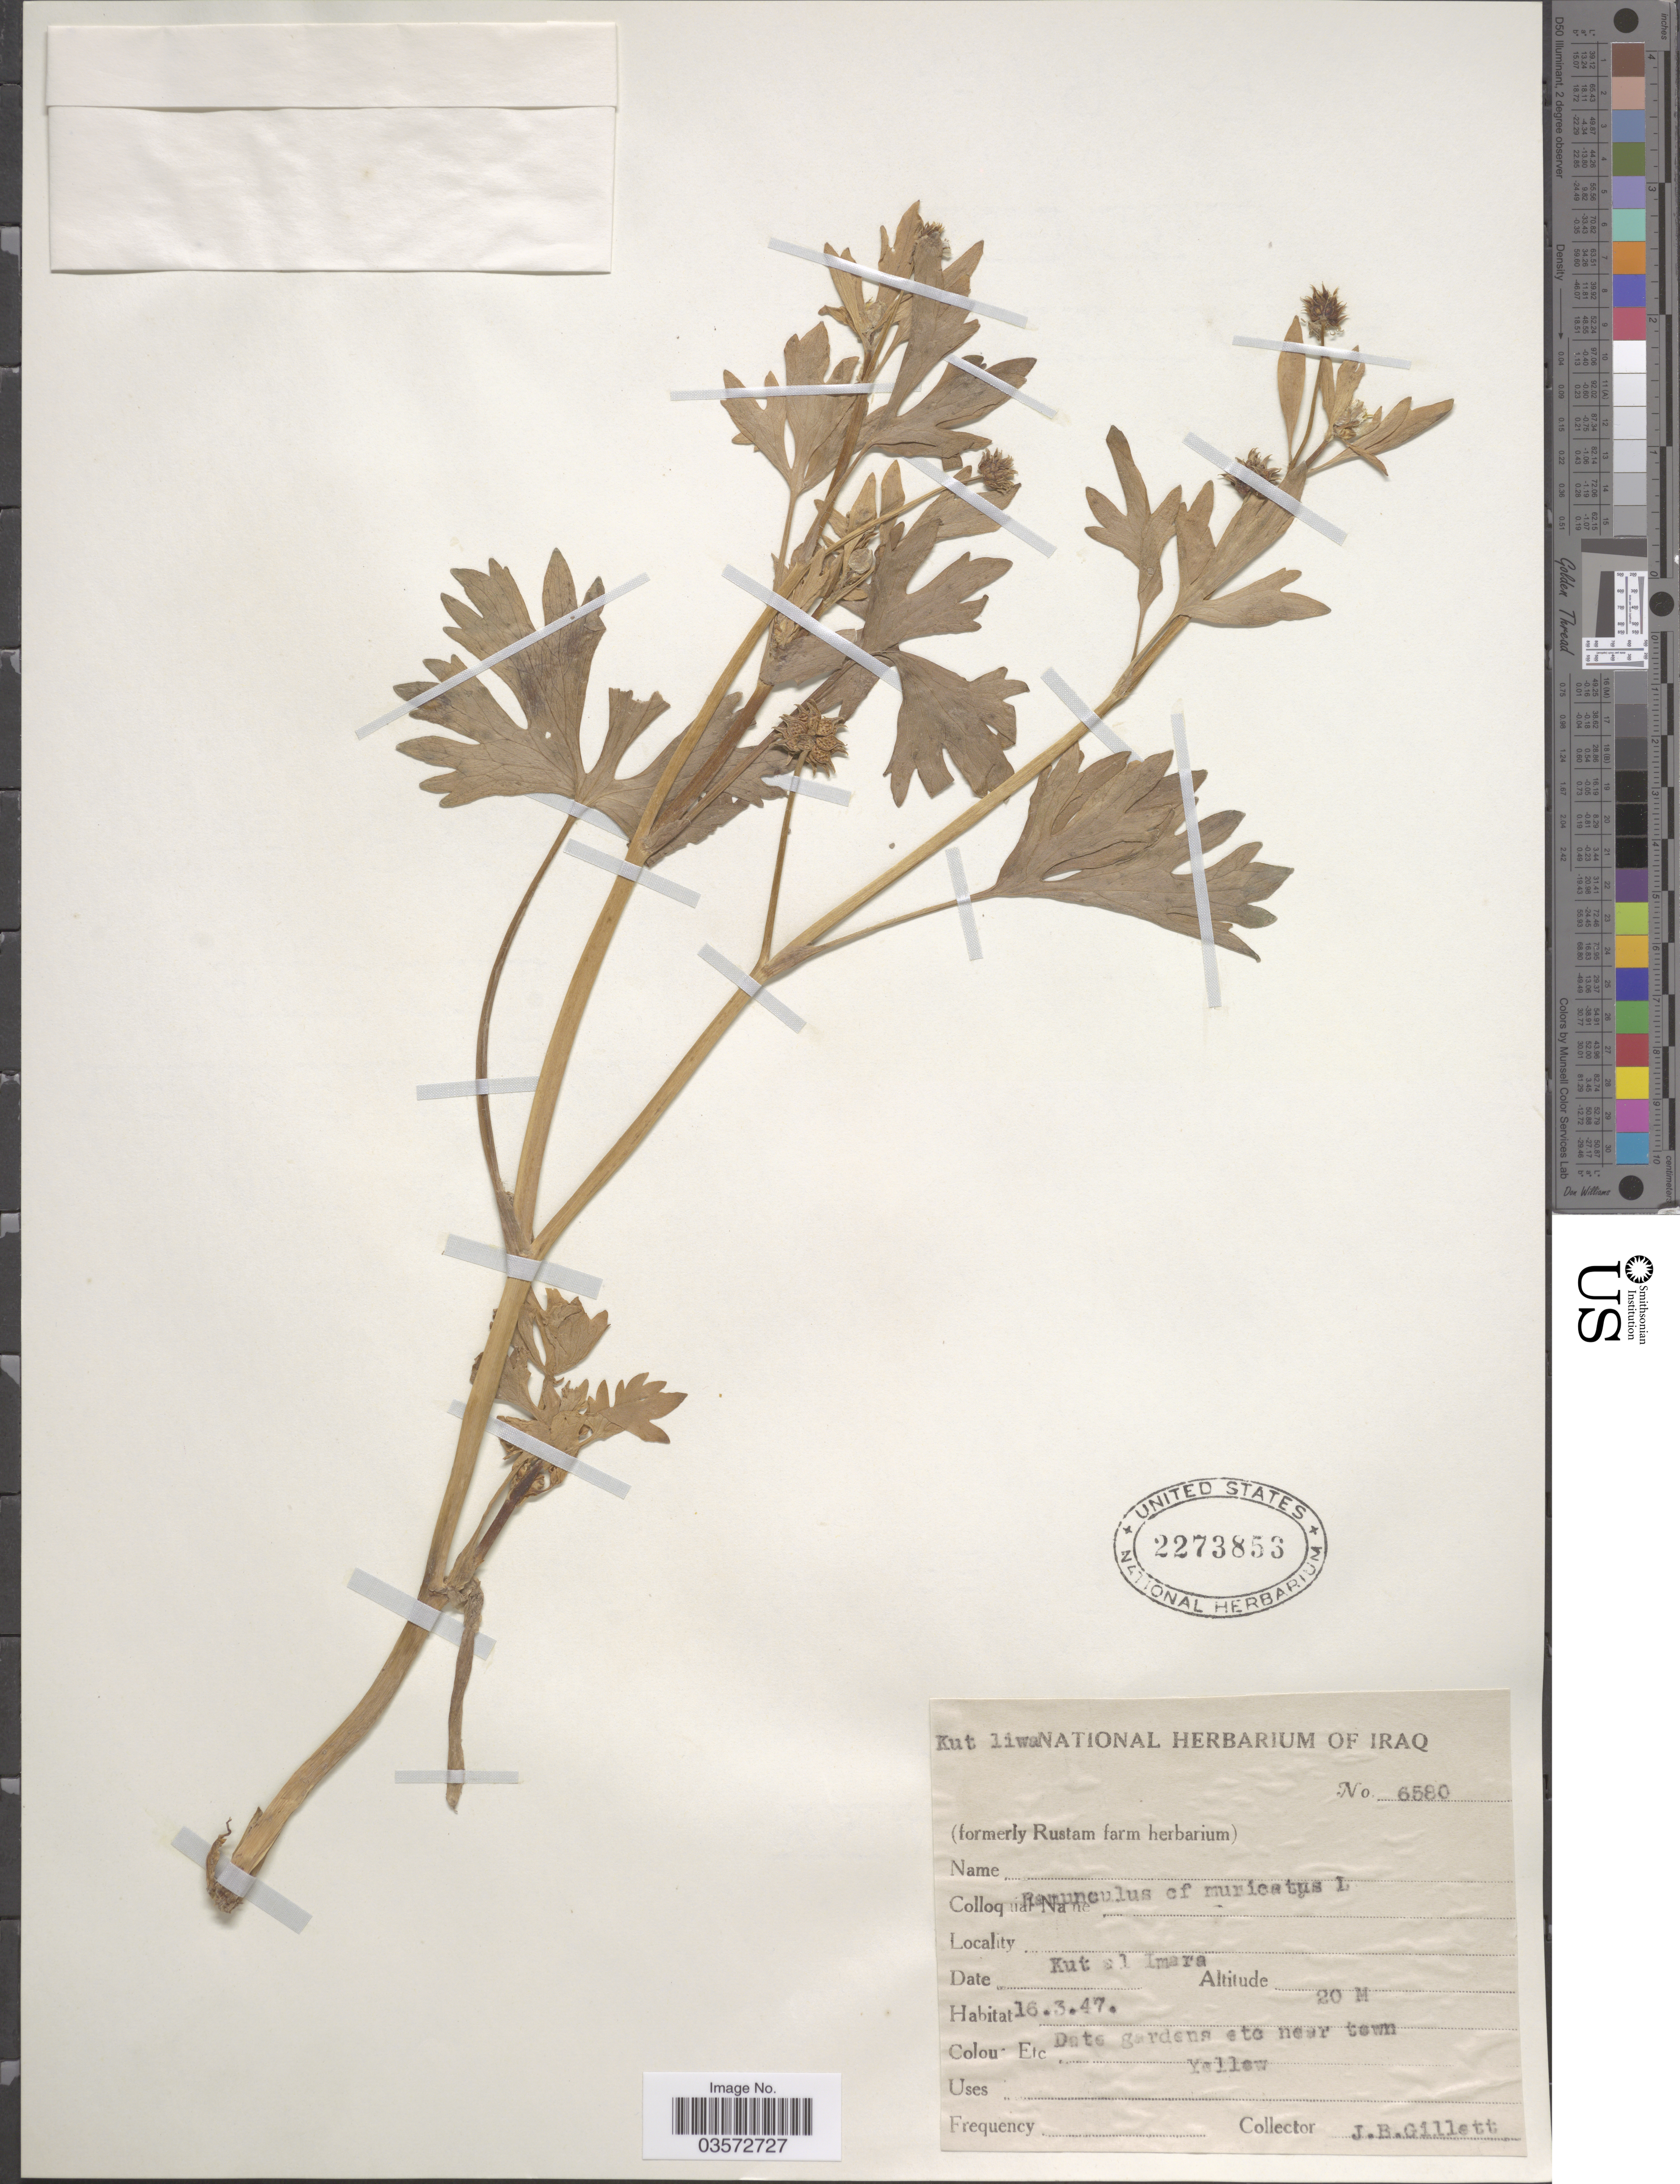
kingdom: Plantae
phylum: Tracheophyta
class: Magnoliopsida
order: Ranunculales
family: Ranunculaceae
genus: Ranunculus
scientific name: Ranunculus muricatus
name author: L.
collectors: J. B. Gillett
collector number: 6580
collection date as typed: Transcribed d/m/y: 16/3/47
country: Iraq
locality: Kut liwa. Kut al Imara.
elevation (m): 20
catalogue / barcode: US 2273856